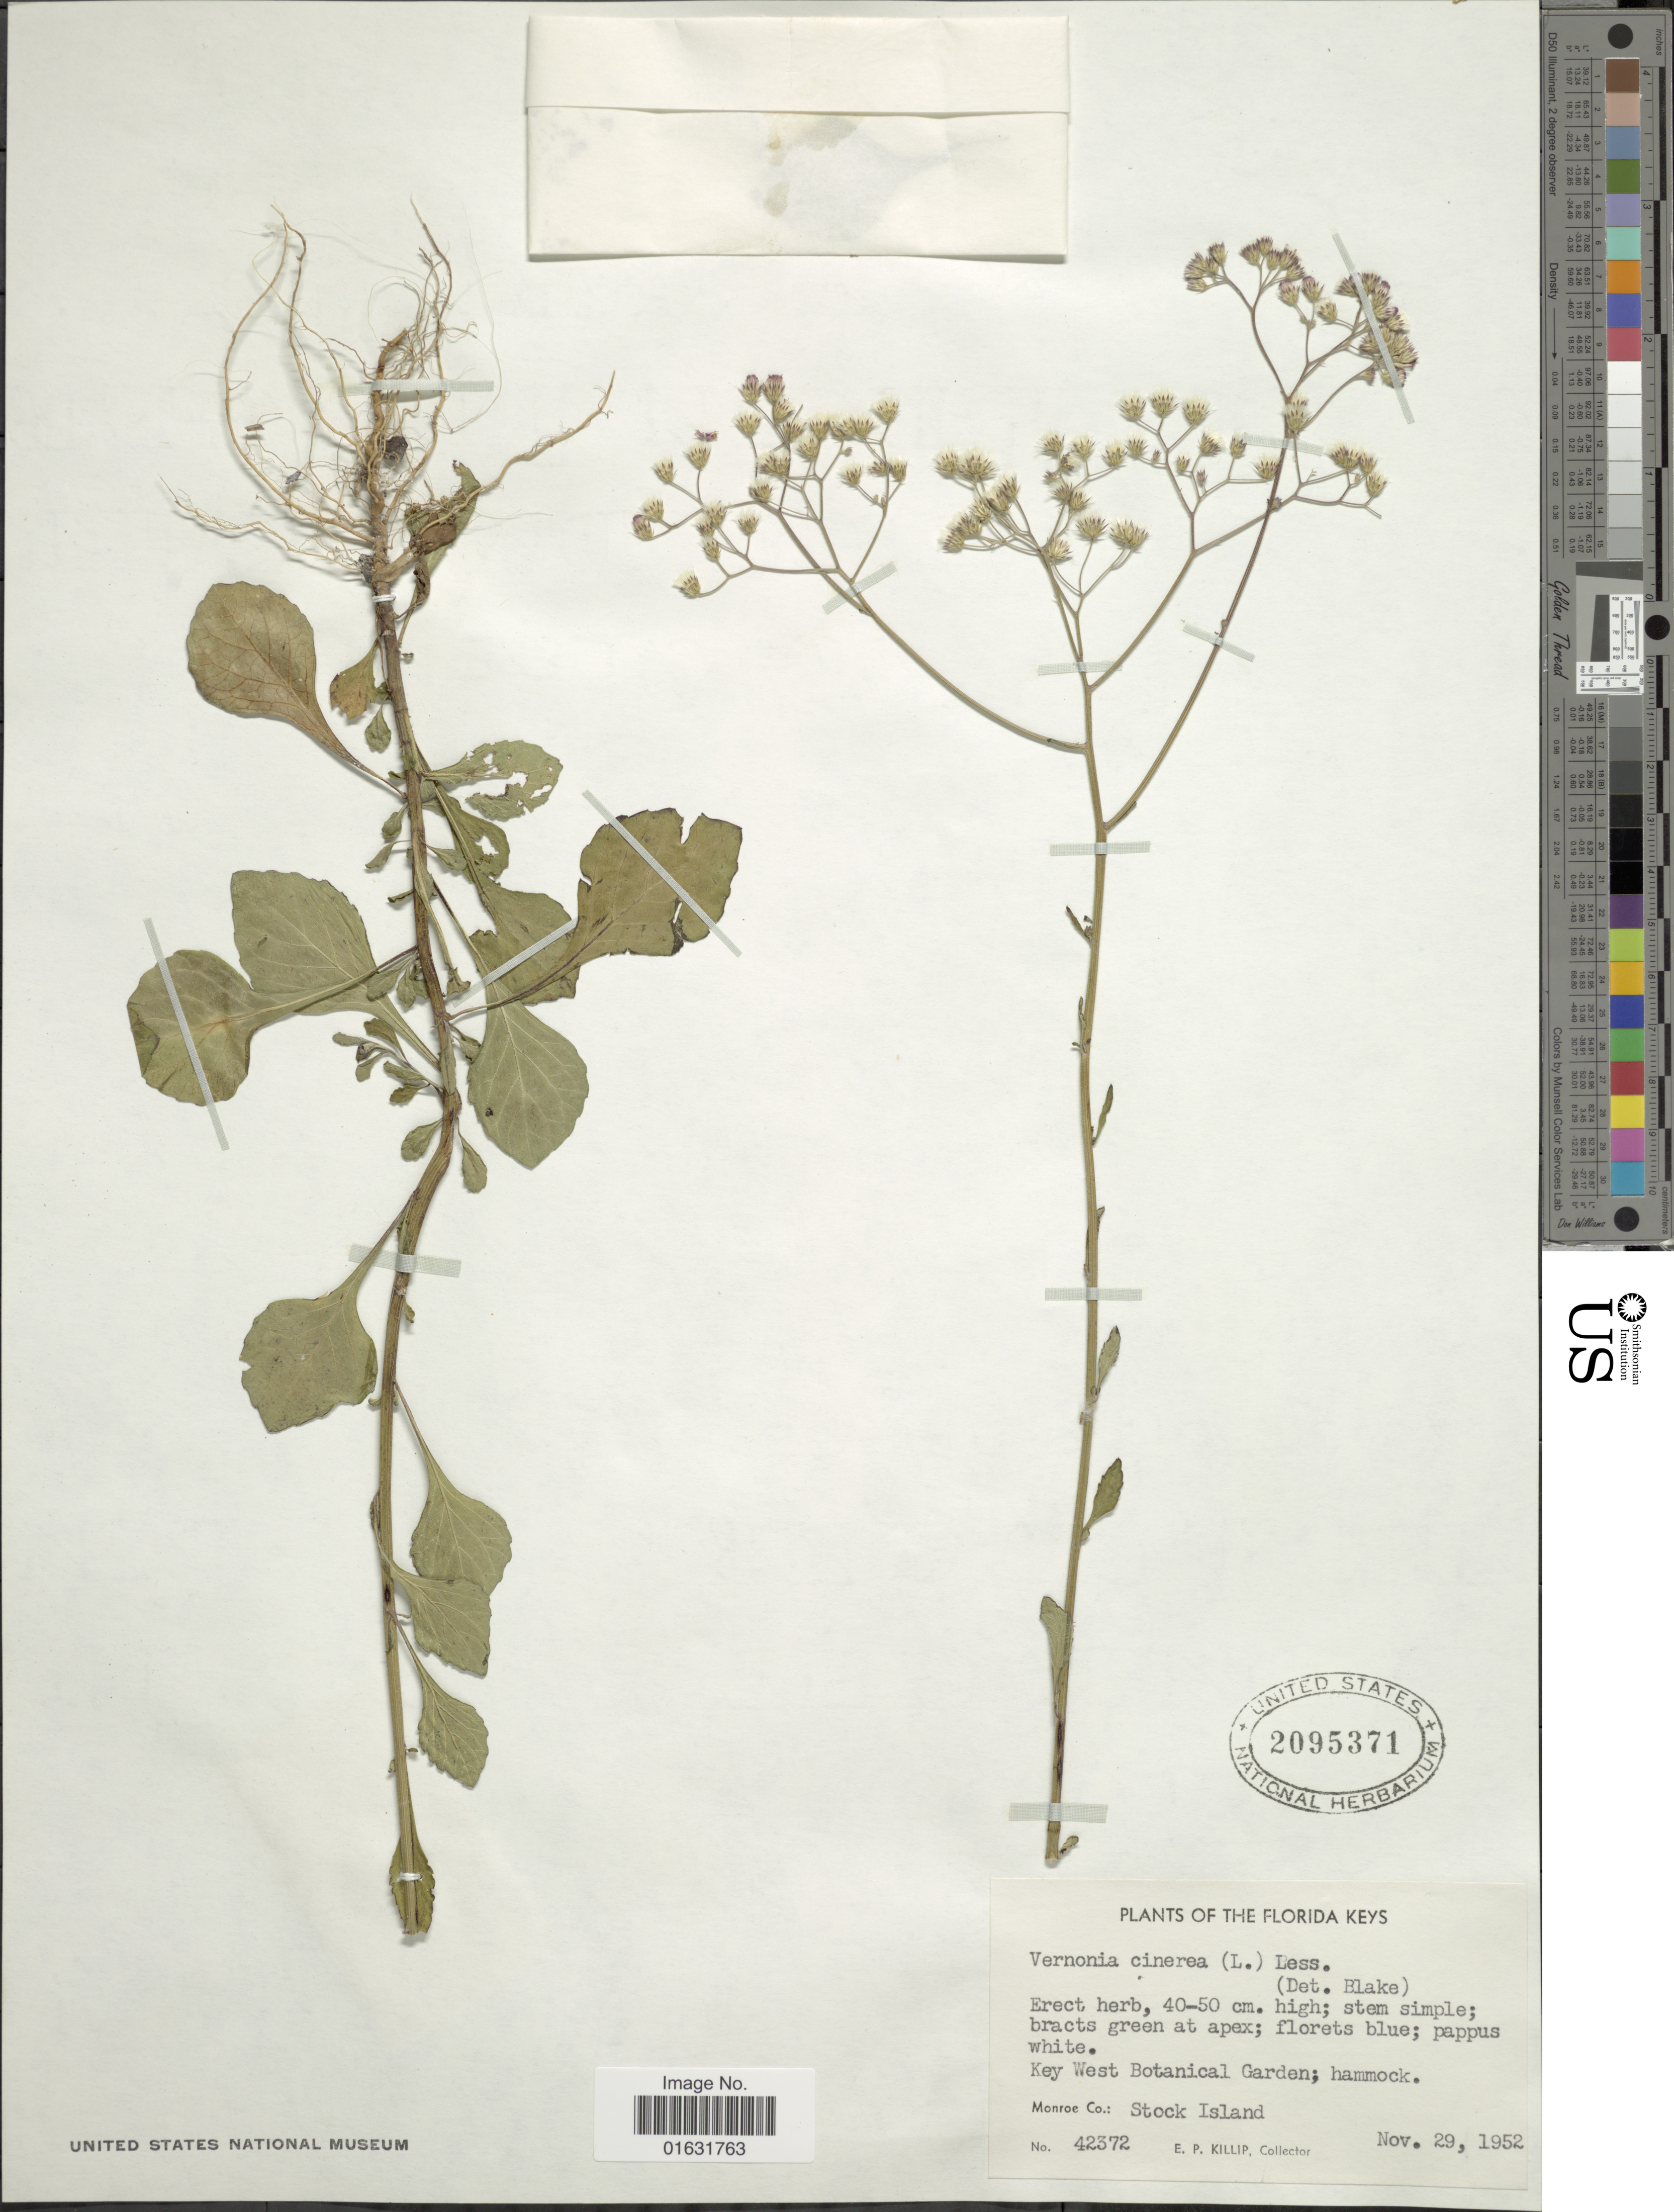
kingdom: Plantae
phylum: Tracheophyta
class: Magnoliopsida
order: Asterales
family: Asteraceae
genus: Cyanthillium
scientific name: Cyanthillium cinereum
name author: (L.) H. Rob.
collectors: E. P. Killip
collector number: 42372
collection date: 1952-11-29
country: United States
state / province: Florida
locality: Key West Botanical Gardens, hammocks, Monroe Co.: Stock Island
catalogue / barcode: US 2095371